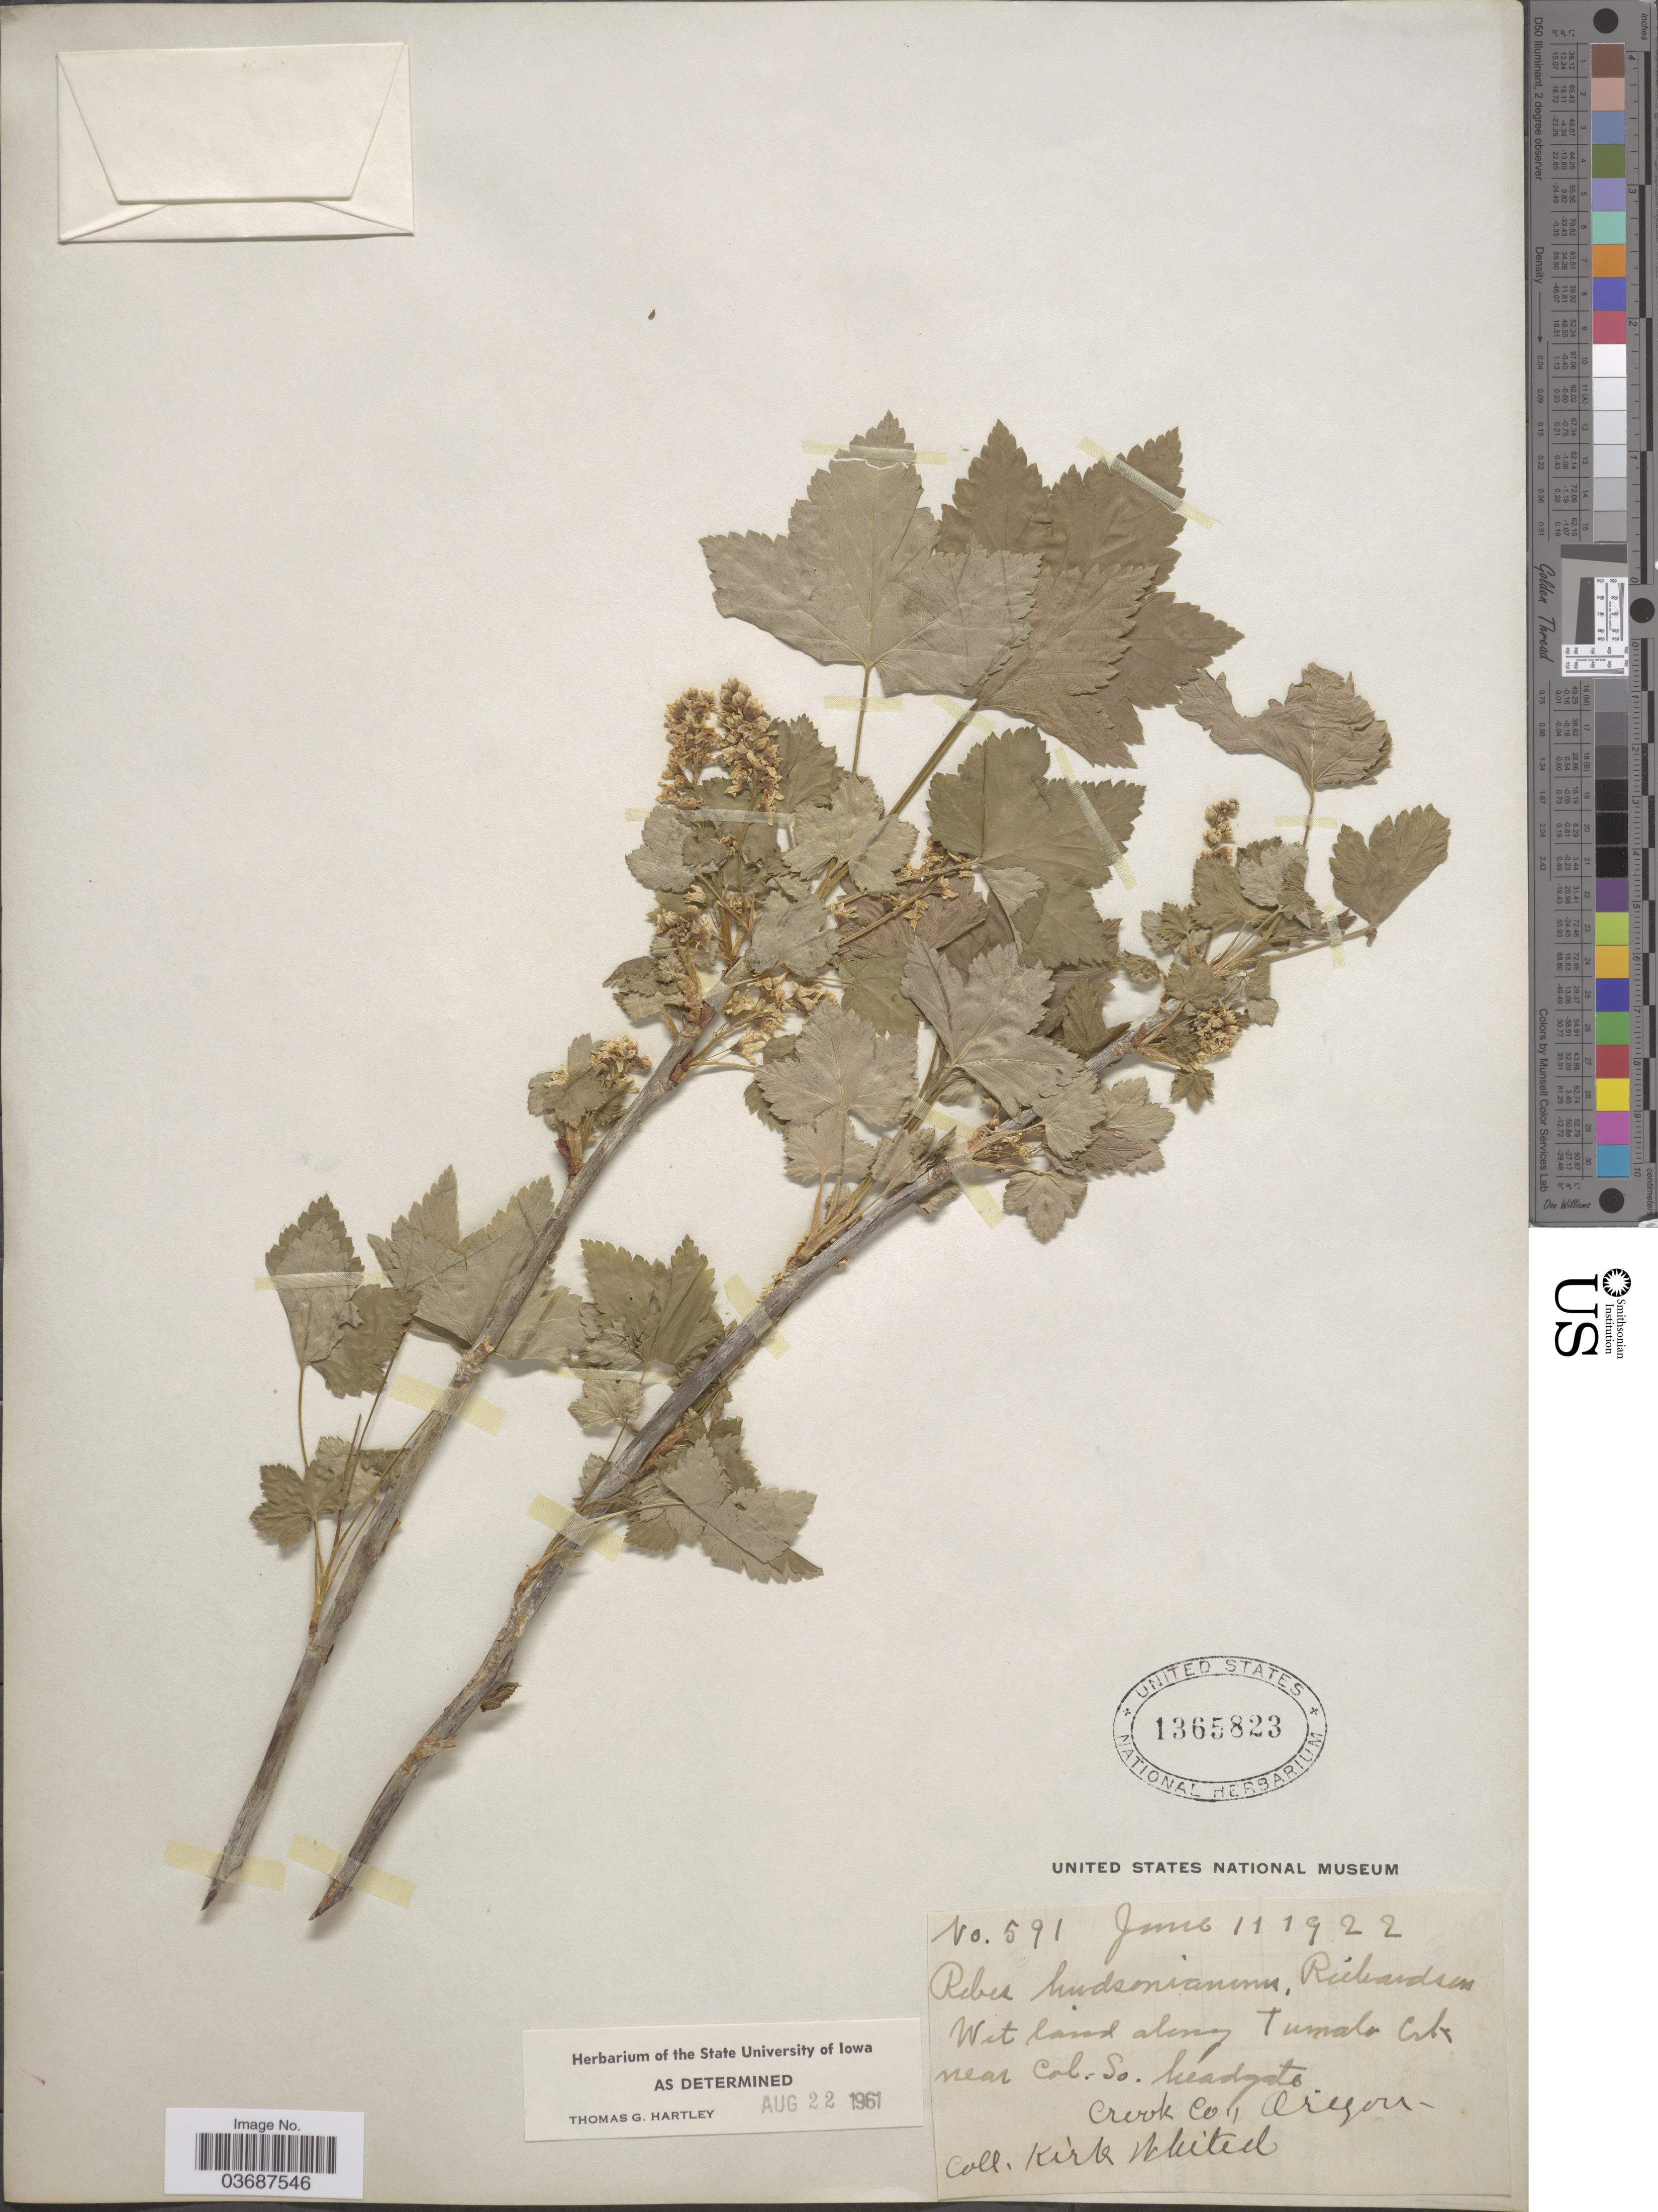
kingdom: Plantae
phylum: Tracheophyta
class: Magnoliopsida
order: Saxifragales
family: Grossulariaceae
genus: Ribes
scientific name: Ribes hudsonianum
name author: Richardson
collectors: K. Whited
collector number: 591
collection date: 1922-06-11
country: United States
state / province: Oregon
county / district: Crook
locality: Wet land along Tumalo Crk near Col.- So. headgate. Crook Co.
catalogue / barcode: US 1365823